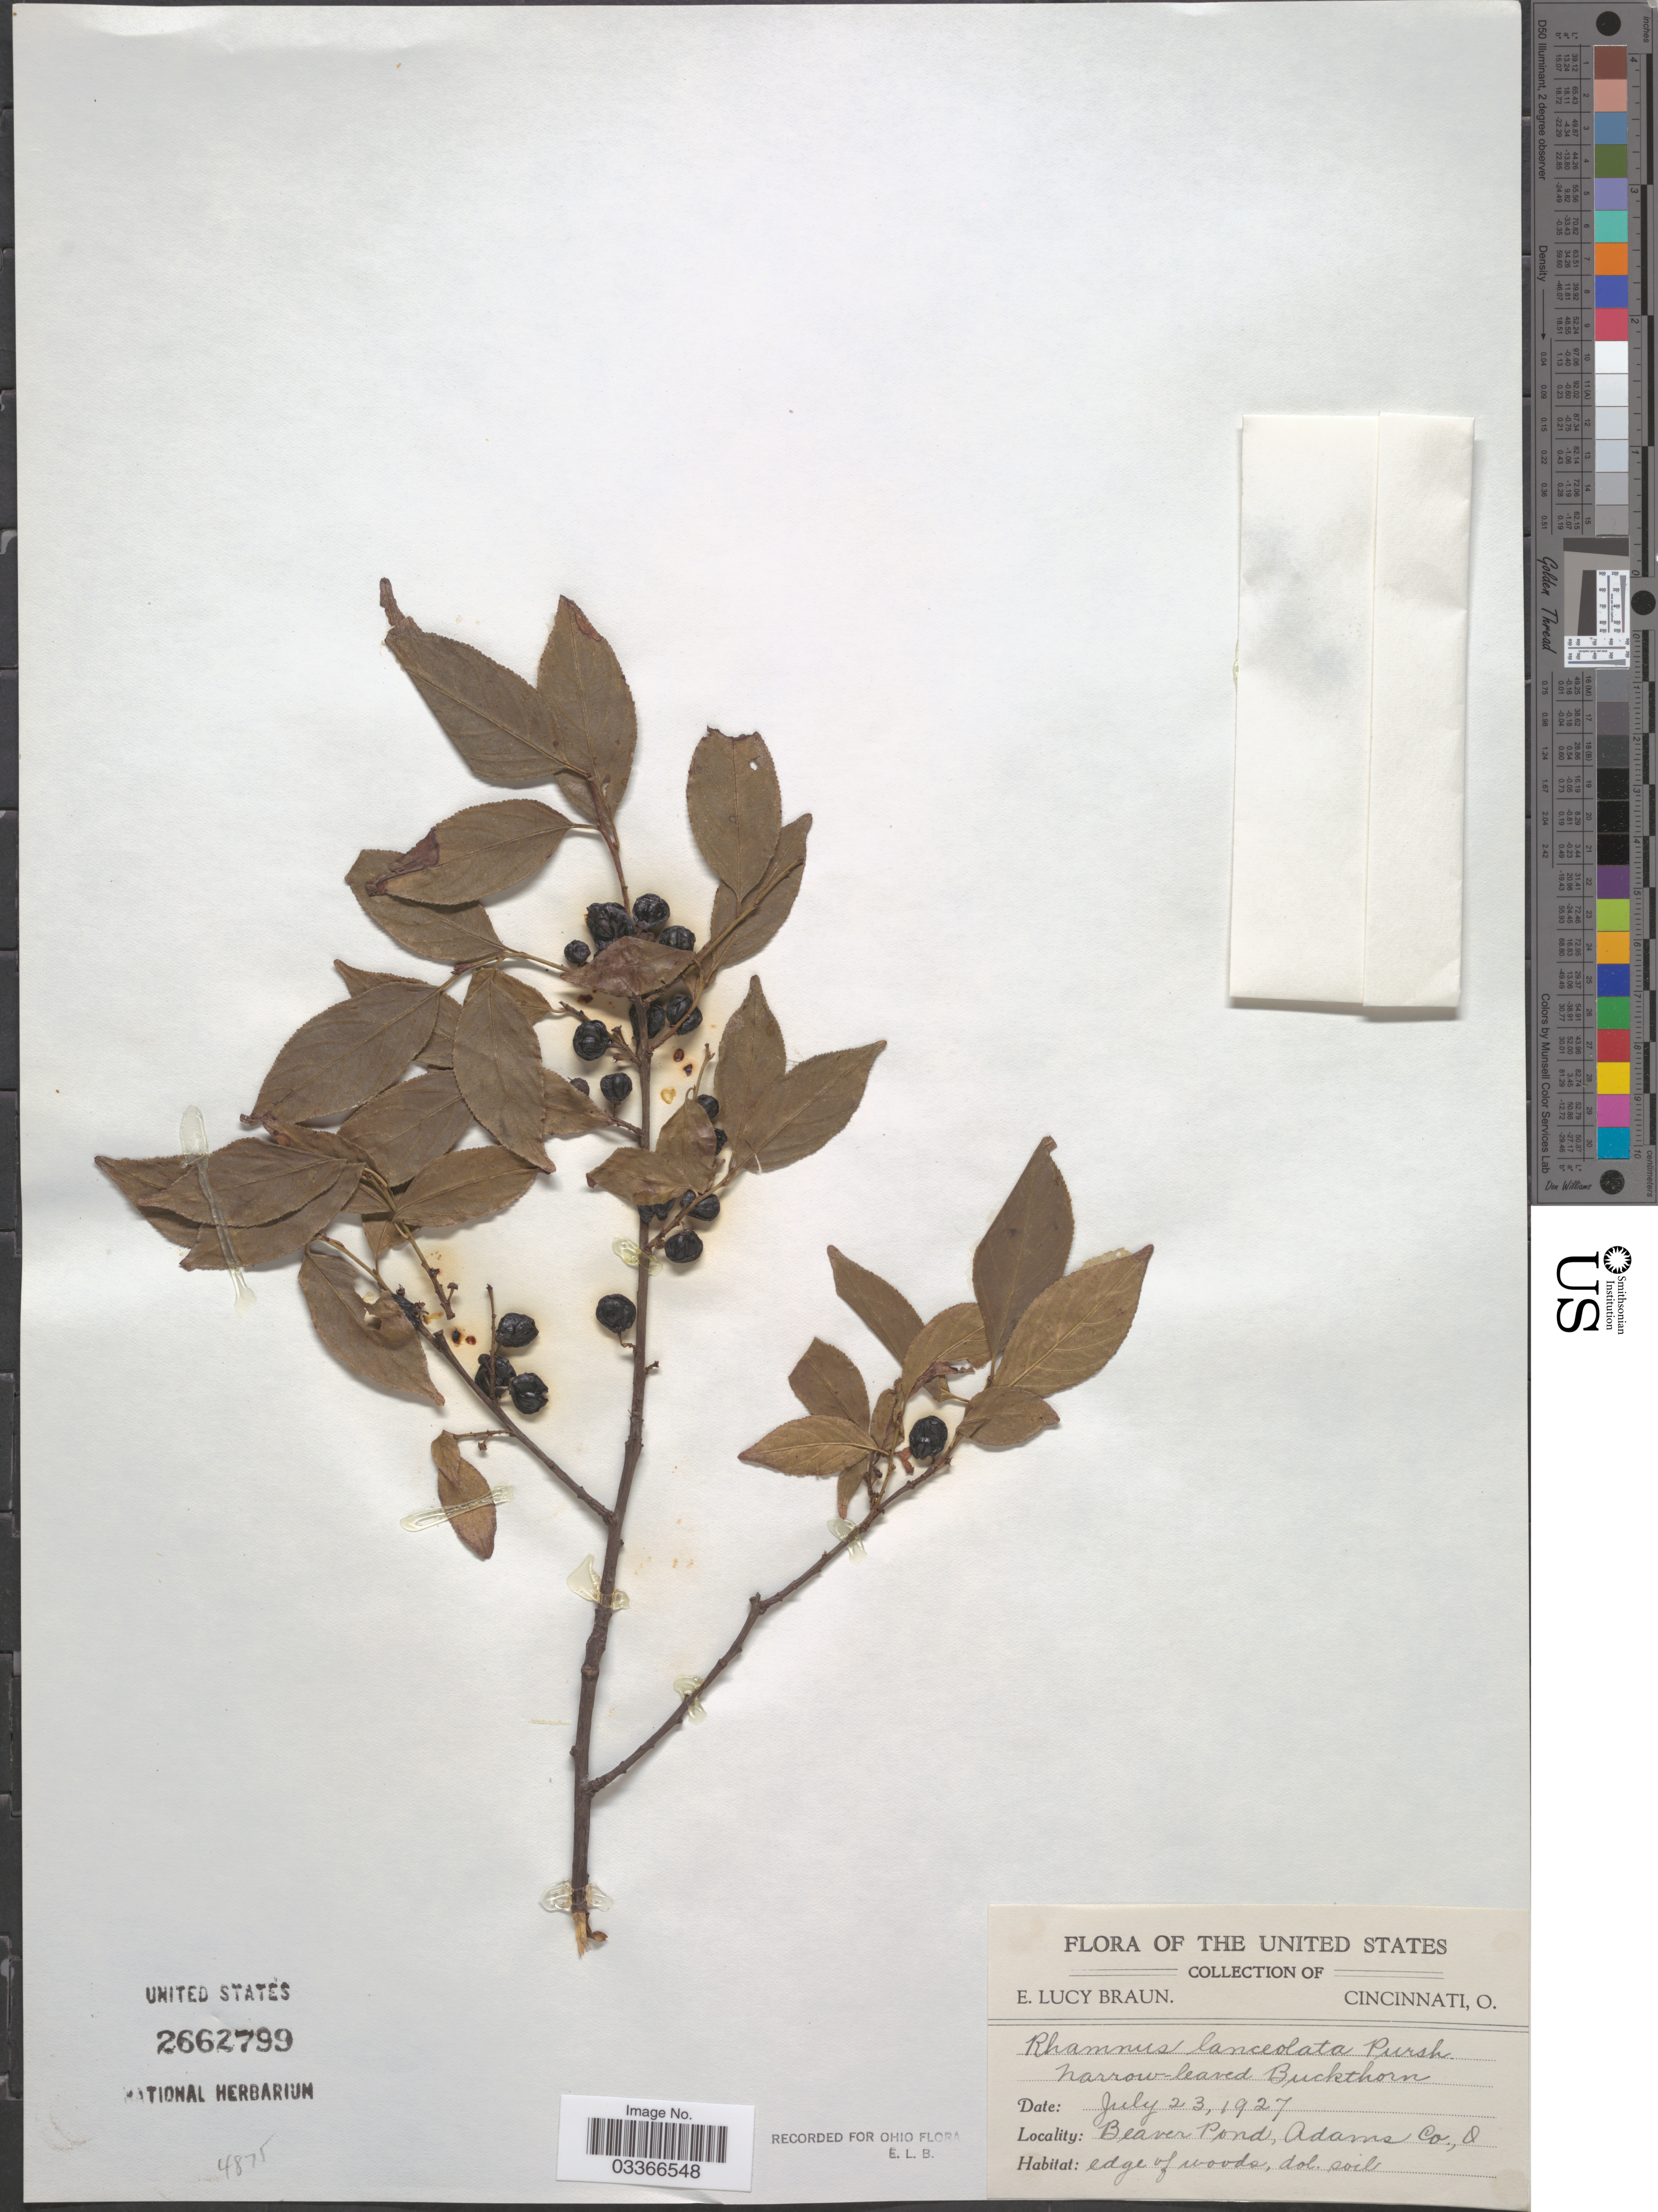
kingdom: Plantae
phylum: Tracheophyta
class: Magnoliopsida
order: Rosales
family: Rhamnaceae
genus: Rhamnus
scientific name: Rhamnus lanceolata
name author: Pursh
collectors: E. L. Braun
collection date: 1927-07-23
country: United States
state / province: Ohio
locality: Beaver Pond, Adams Co.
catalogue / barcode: US 2662799